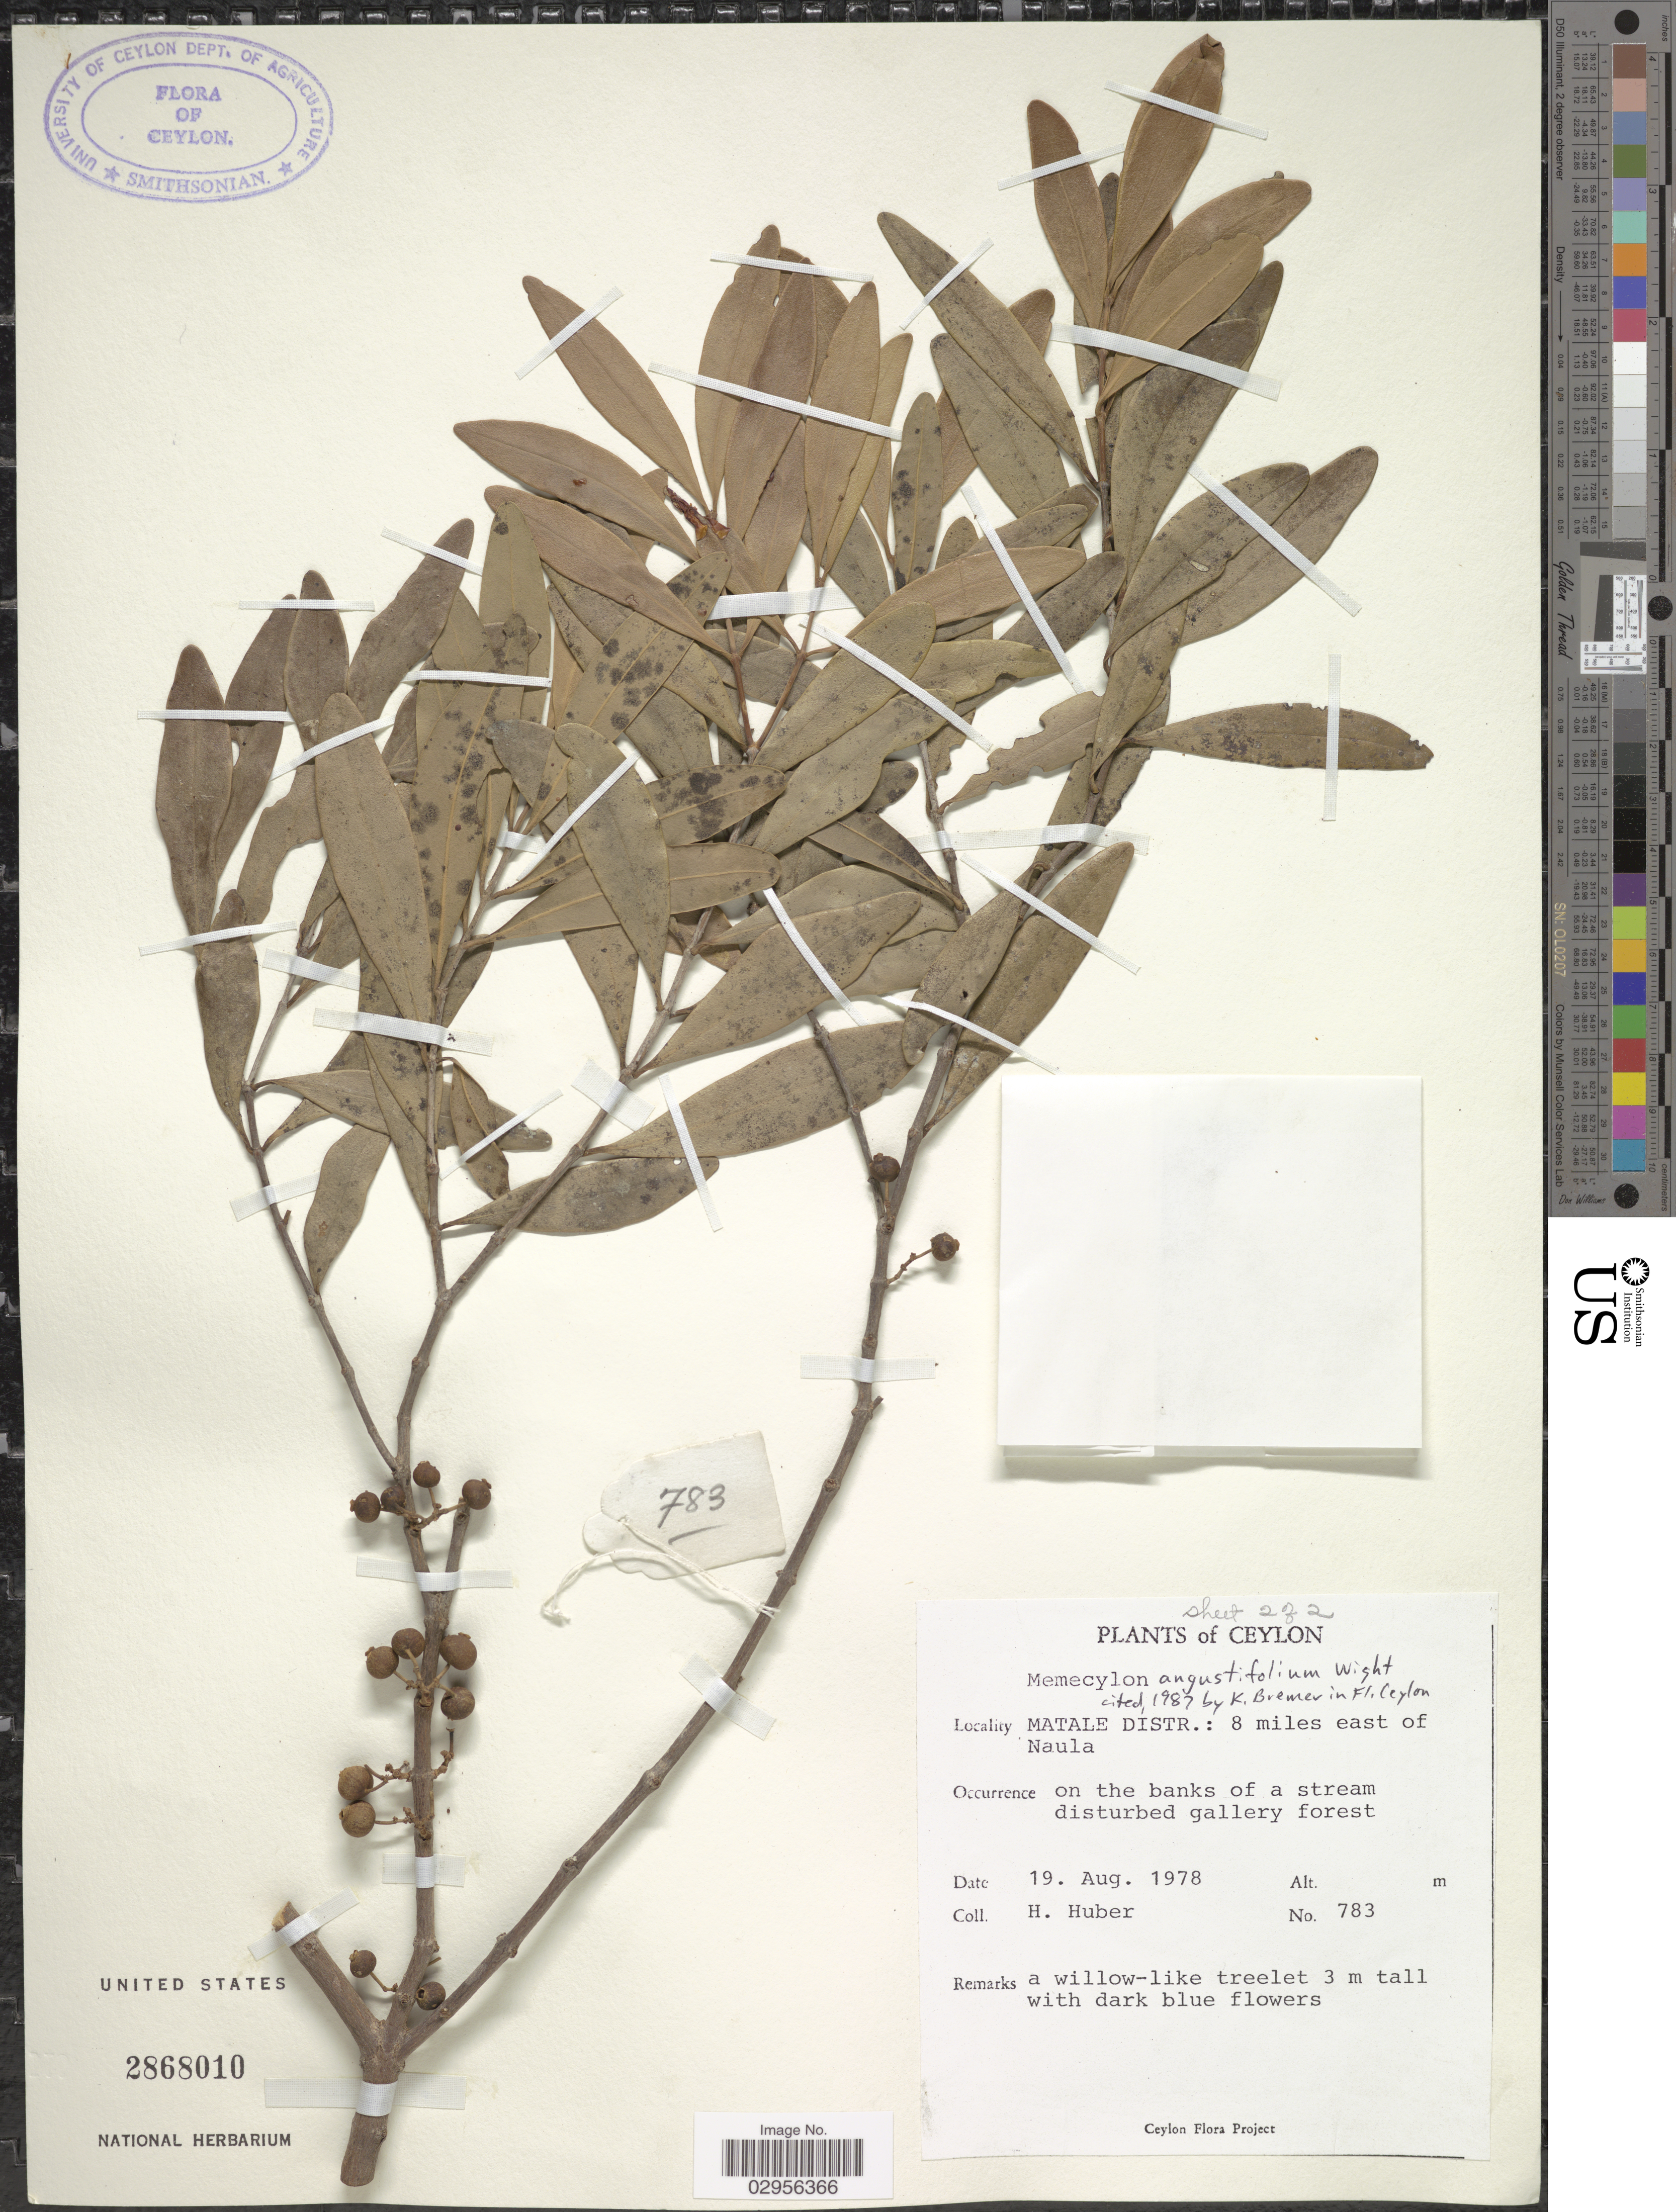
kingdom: Plantae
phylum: Tracheophyta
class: Magnoliopsida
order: Myrtales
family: Melastomataceae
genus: Memecylon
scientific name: Memecylon angustifolium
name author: Wight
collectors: H. Huber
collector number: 783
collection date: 1978-08-19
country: Sri Lanka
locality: Ceylon. Matale Distr.: 8 miles east of Naula.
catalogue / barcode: US 2868010